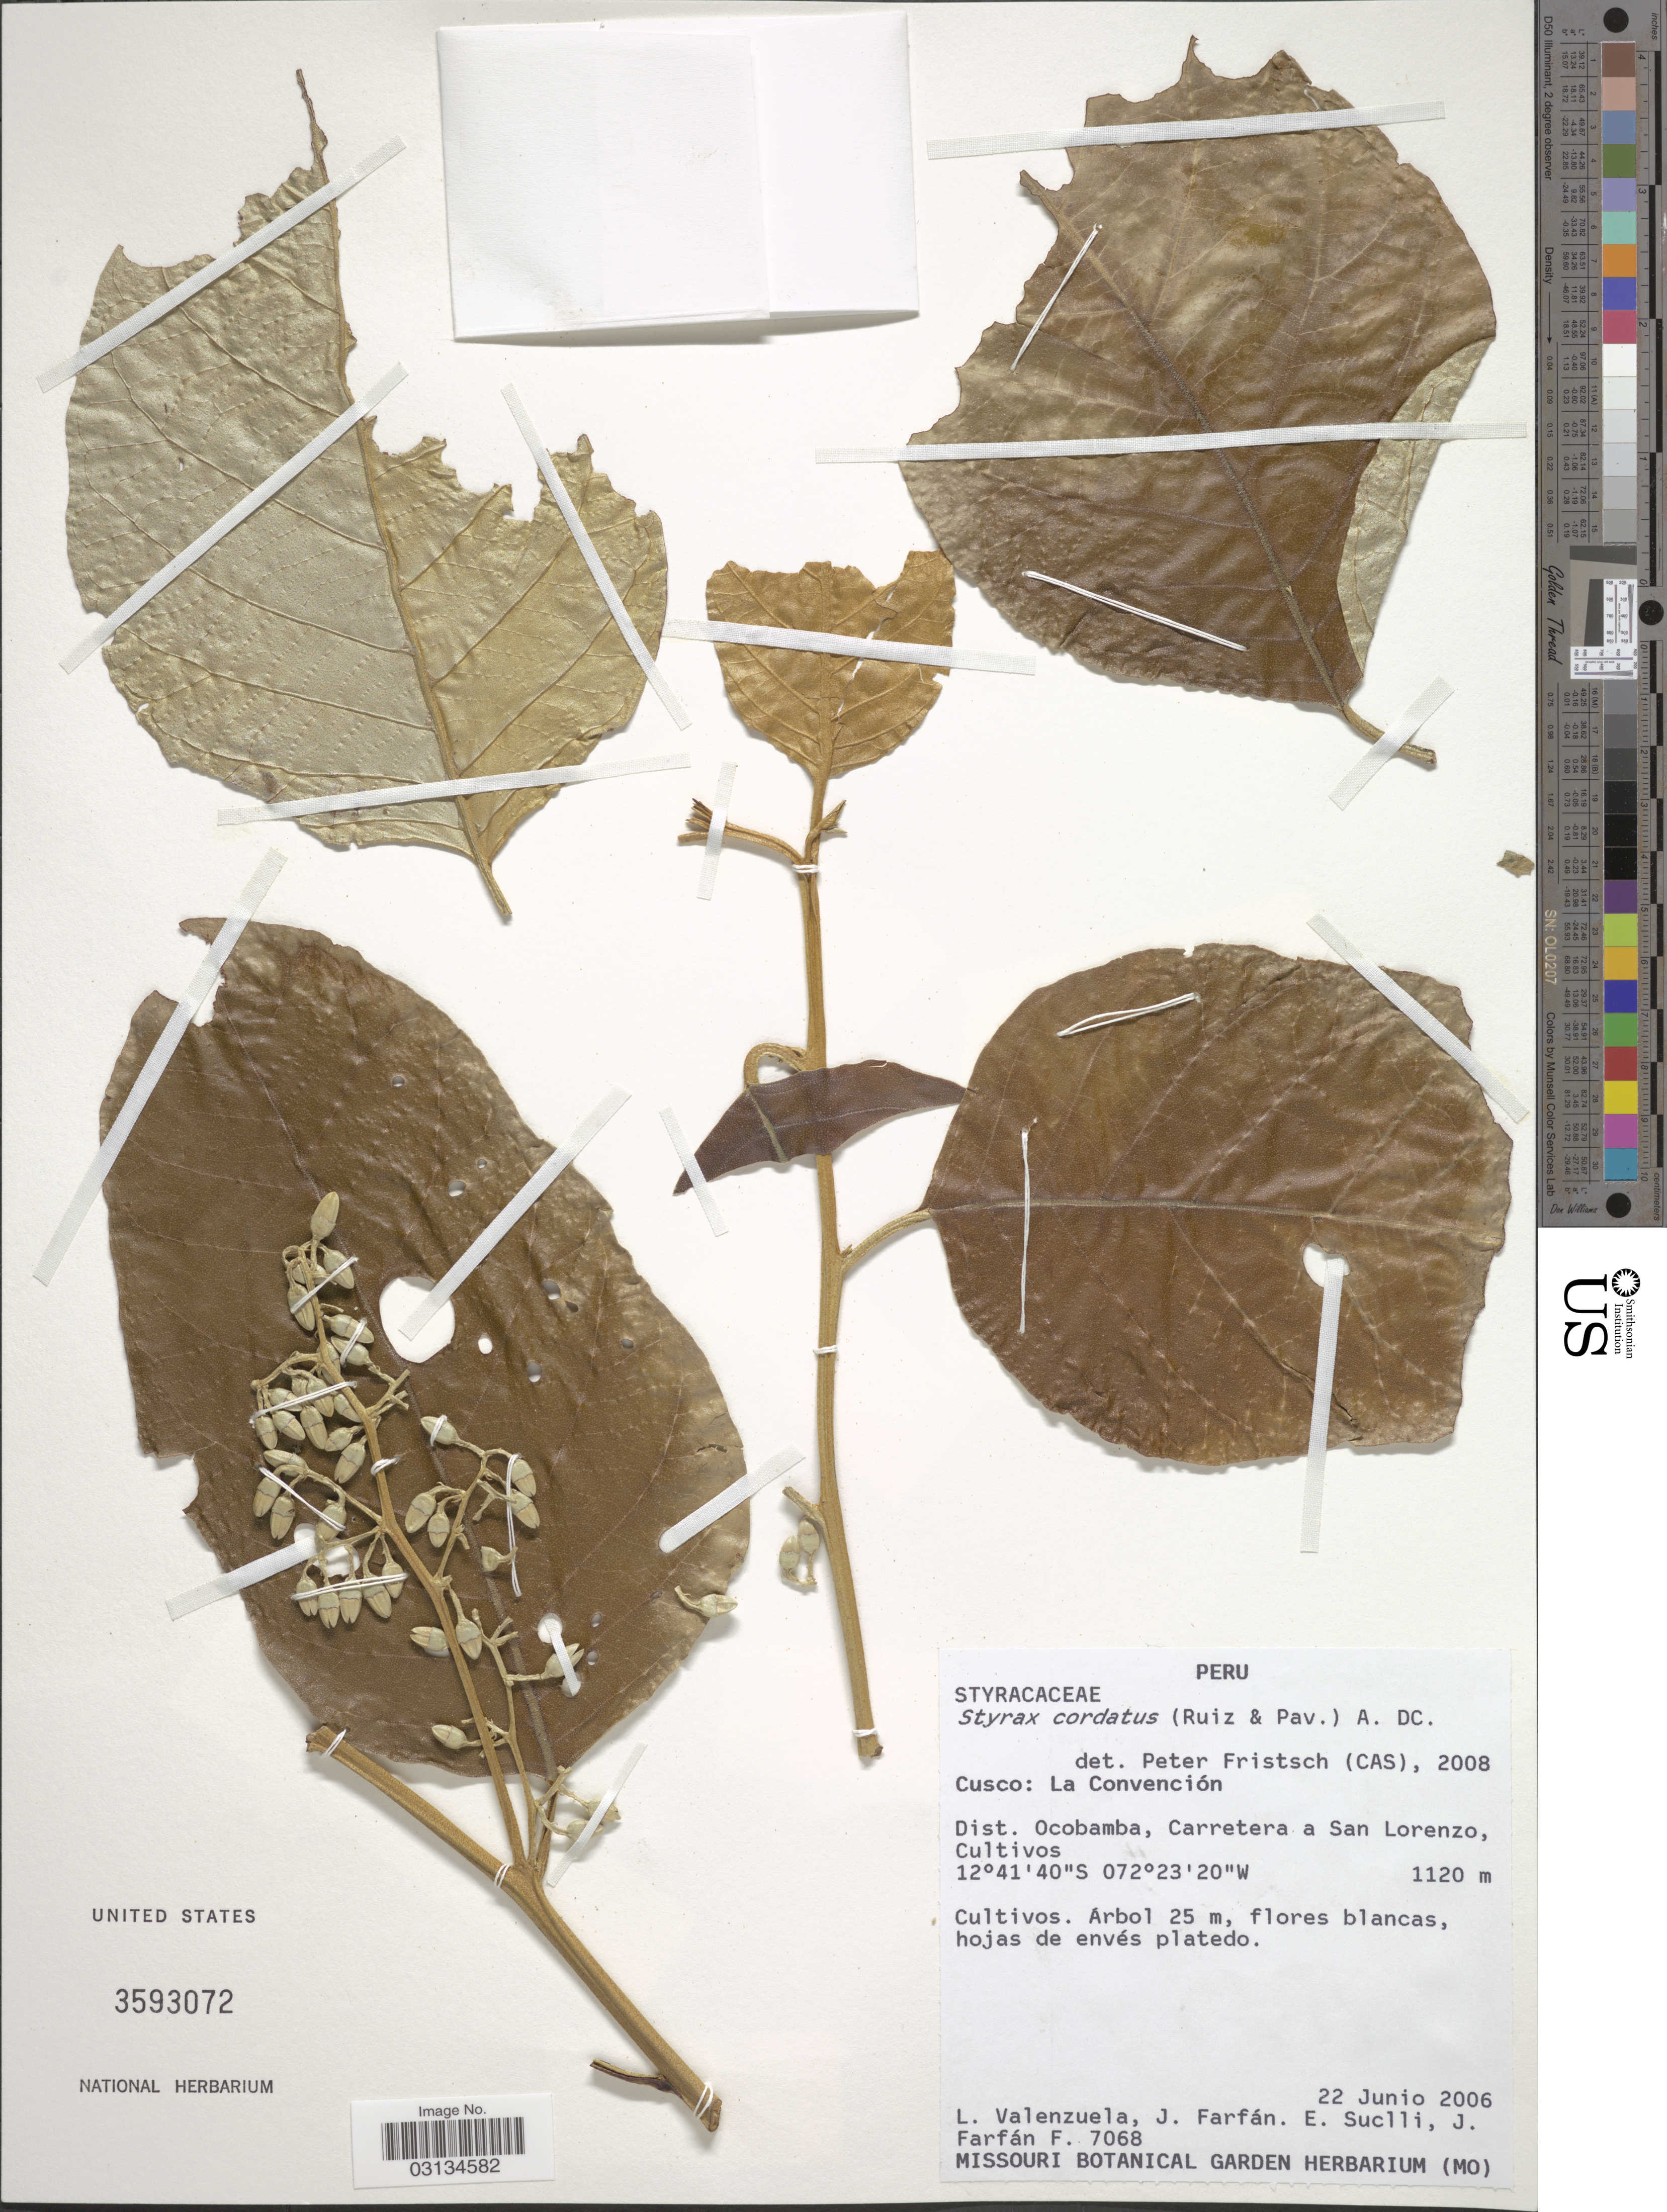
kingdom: Plantae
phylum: Tracheophyta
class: Magnoliopsida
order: Ericales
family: Styracaceae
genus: Styrax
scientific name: Styrax cordatus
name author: (Ruiz & Pav.) A. DC.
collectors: L. Valenzuela, J. Farfán, E. Suclli & J. Farfán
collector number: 7068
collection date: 2006-06-22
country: Peru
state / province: Cusco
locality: La Convención. Dist. Ocobamba, Carretera a San Lorenzo, Cultivos.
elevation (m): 1120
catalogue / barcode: US 3593072